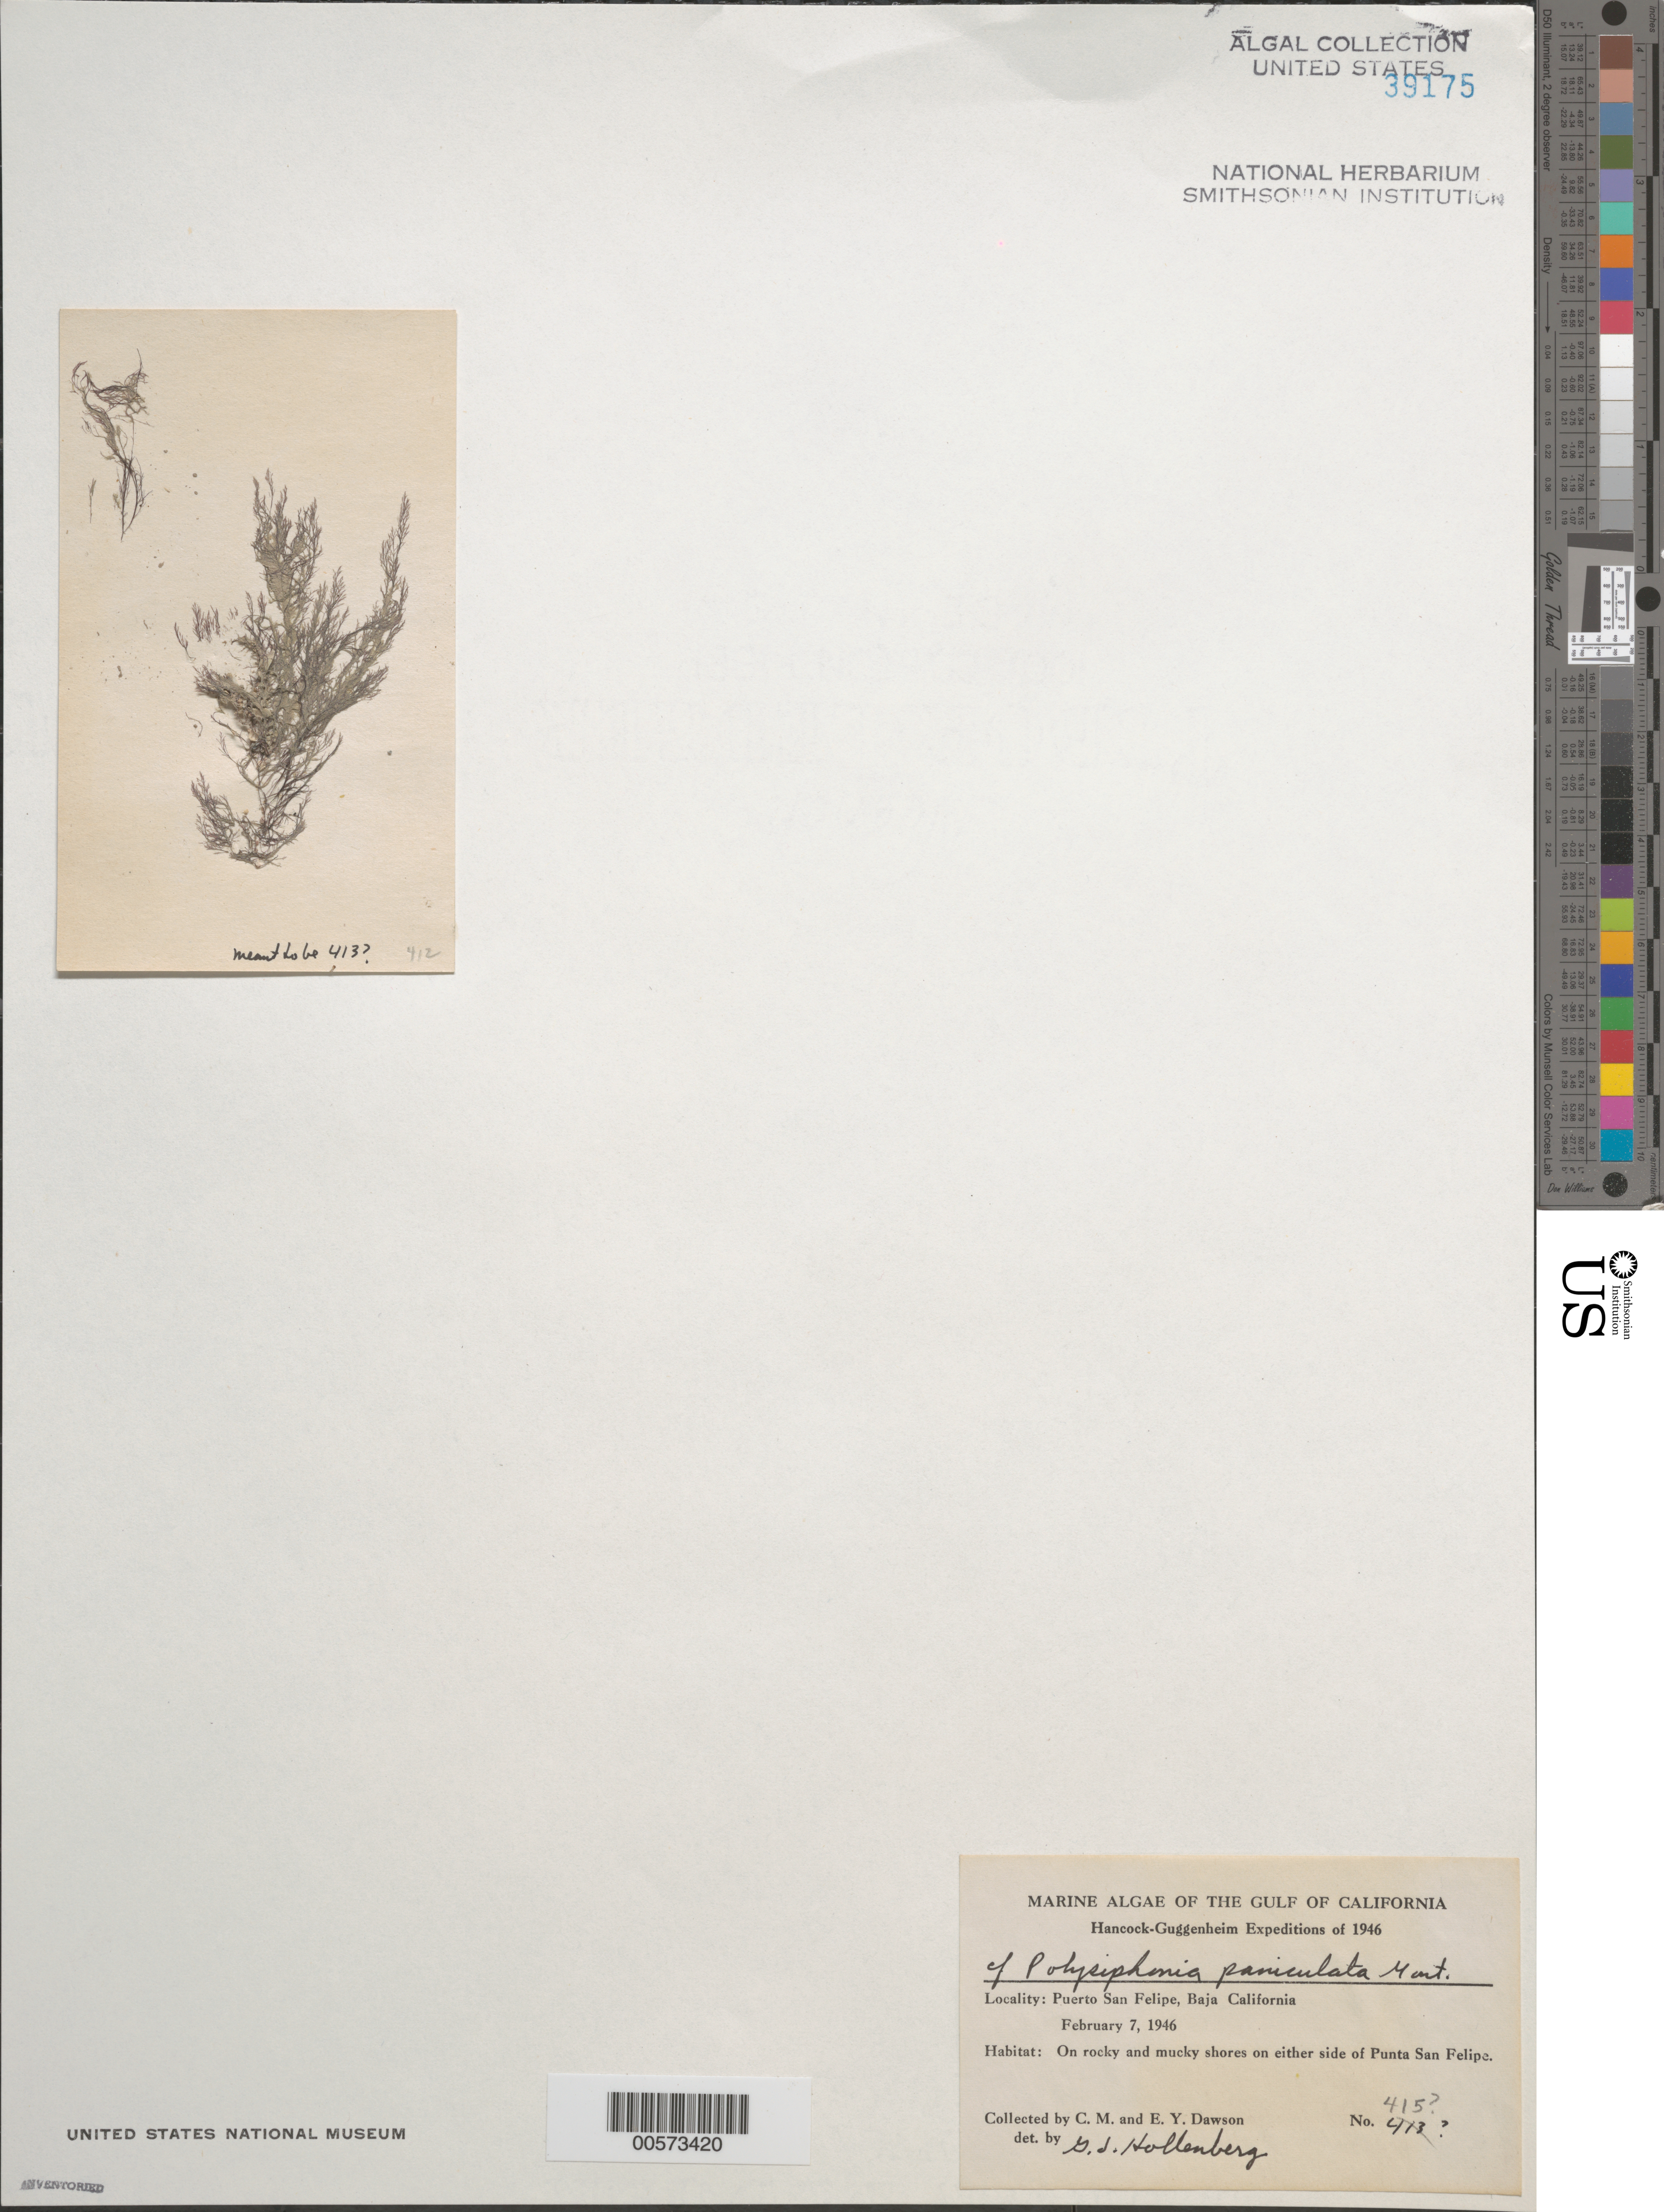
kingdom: Plantae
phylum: Rhodophyta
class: Florideophyceae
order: Ceramiales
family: Rhodomelaceae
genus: Eutrichosiphonia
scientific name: Eutrichosiphonia paniculata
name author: (Mont.) D.E.Bustamante & T.O. Cho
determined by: Algae name updating Project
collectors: C. M. Dawson & E. Y. Dawson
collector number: EYD 415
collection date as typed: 07 Feb 1946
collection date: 1946-02-07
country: Mexico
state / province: Baja California Norte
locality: Punta San Felipe, Puerto San Felipe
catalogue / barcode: US 39175